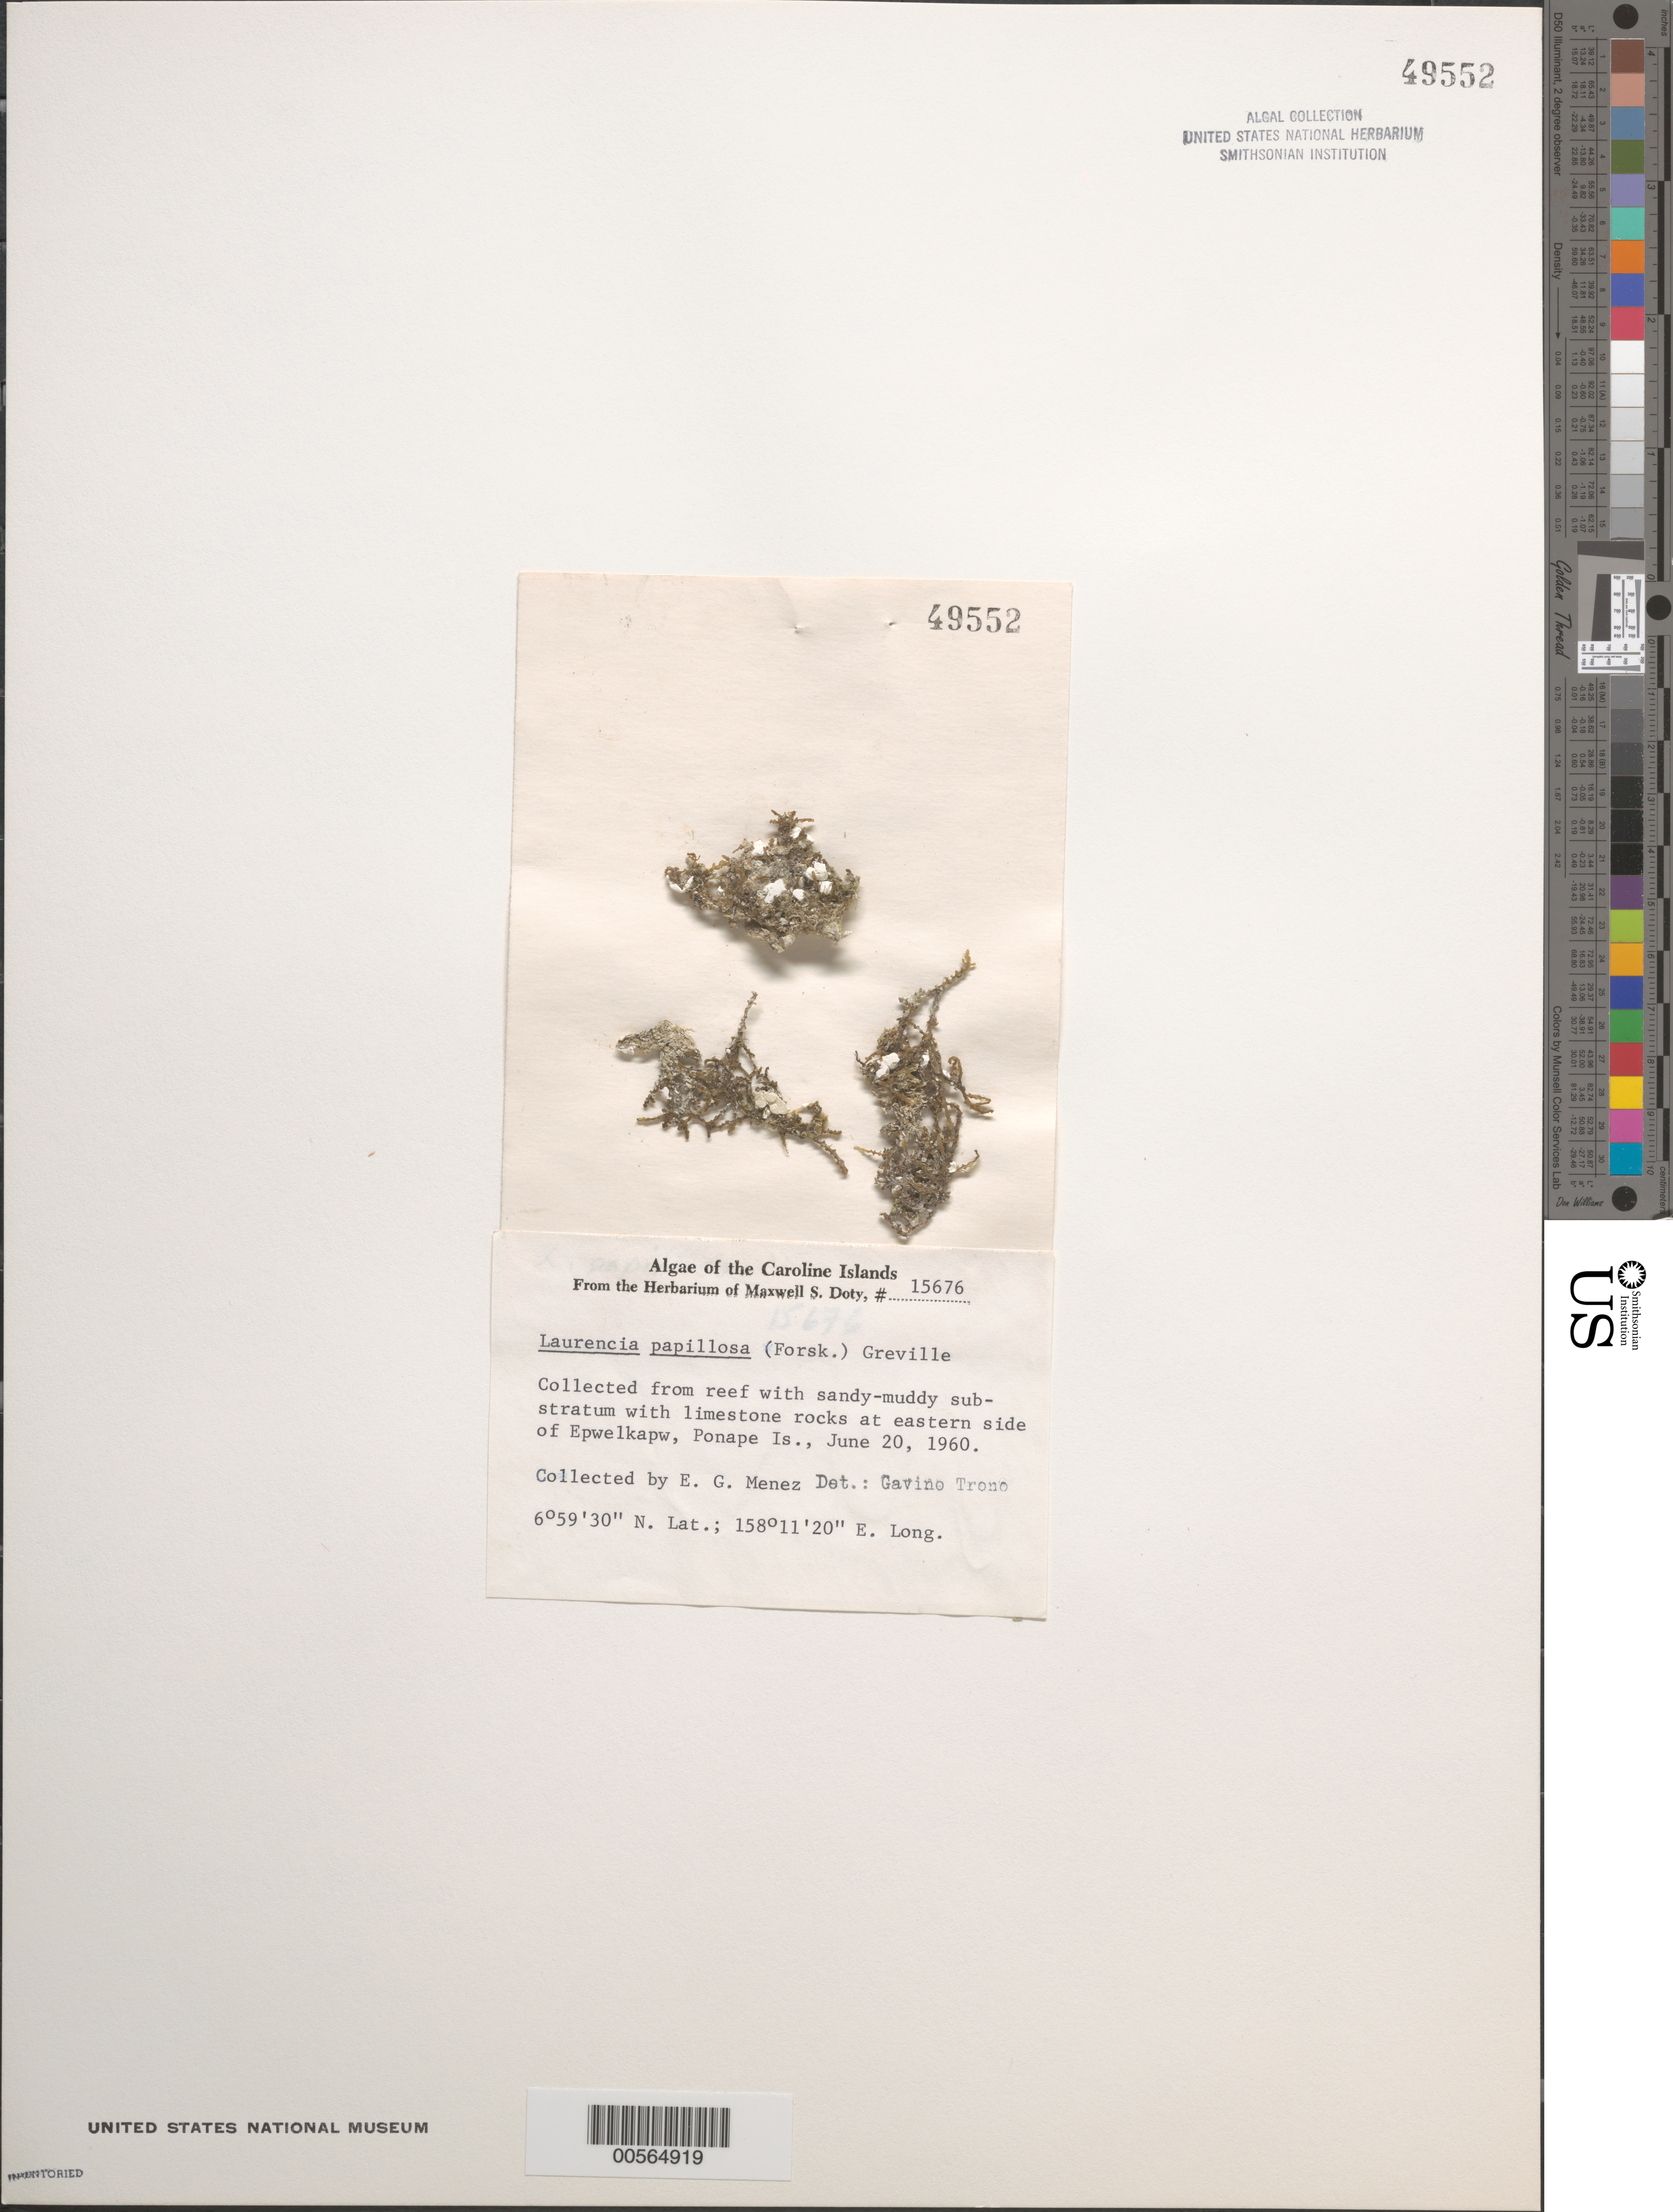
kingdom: Plantae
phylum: Rhodophyta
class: Florideophyceae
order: Ceramiales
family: Rhodomelaceae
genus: Palisada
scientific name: Palisada perforata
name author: (Bory) K.W. Nam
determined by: Algae name updating Project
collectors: Meñez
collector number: MSD 15676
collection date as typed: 20 Jun 1960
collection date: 1960-06-20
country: Micronesia, Federated States of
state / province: Pohnpei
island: Pohnpei [Ponape]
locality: East Epwelkapw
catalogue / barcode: US 49552